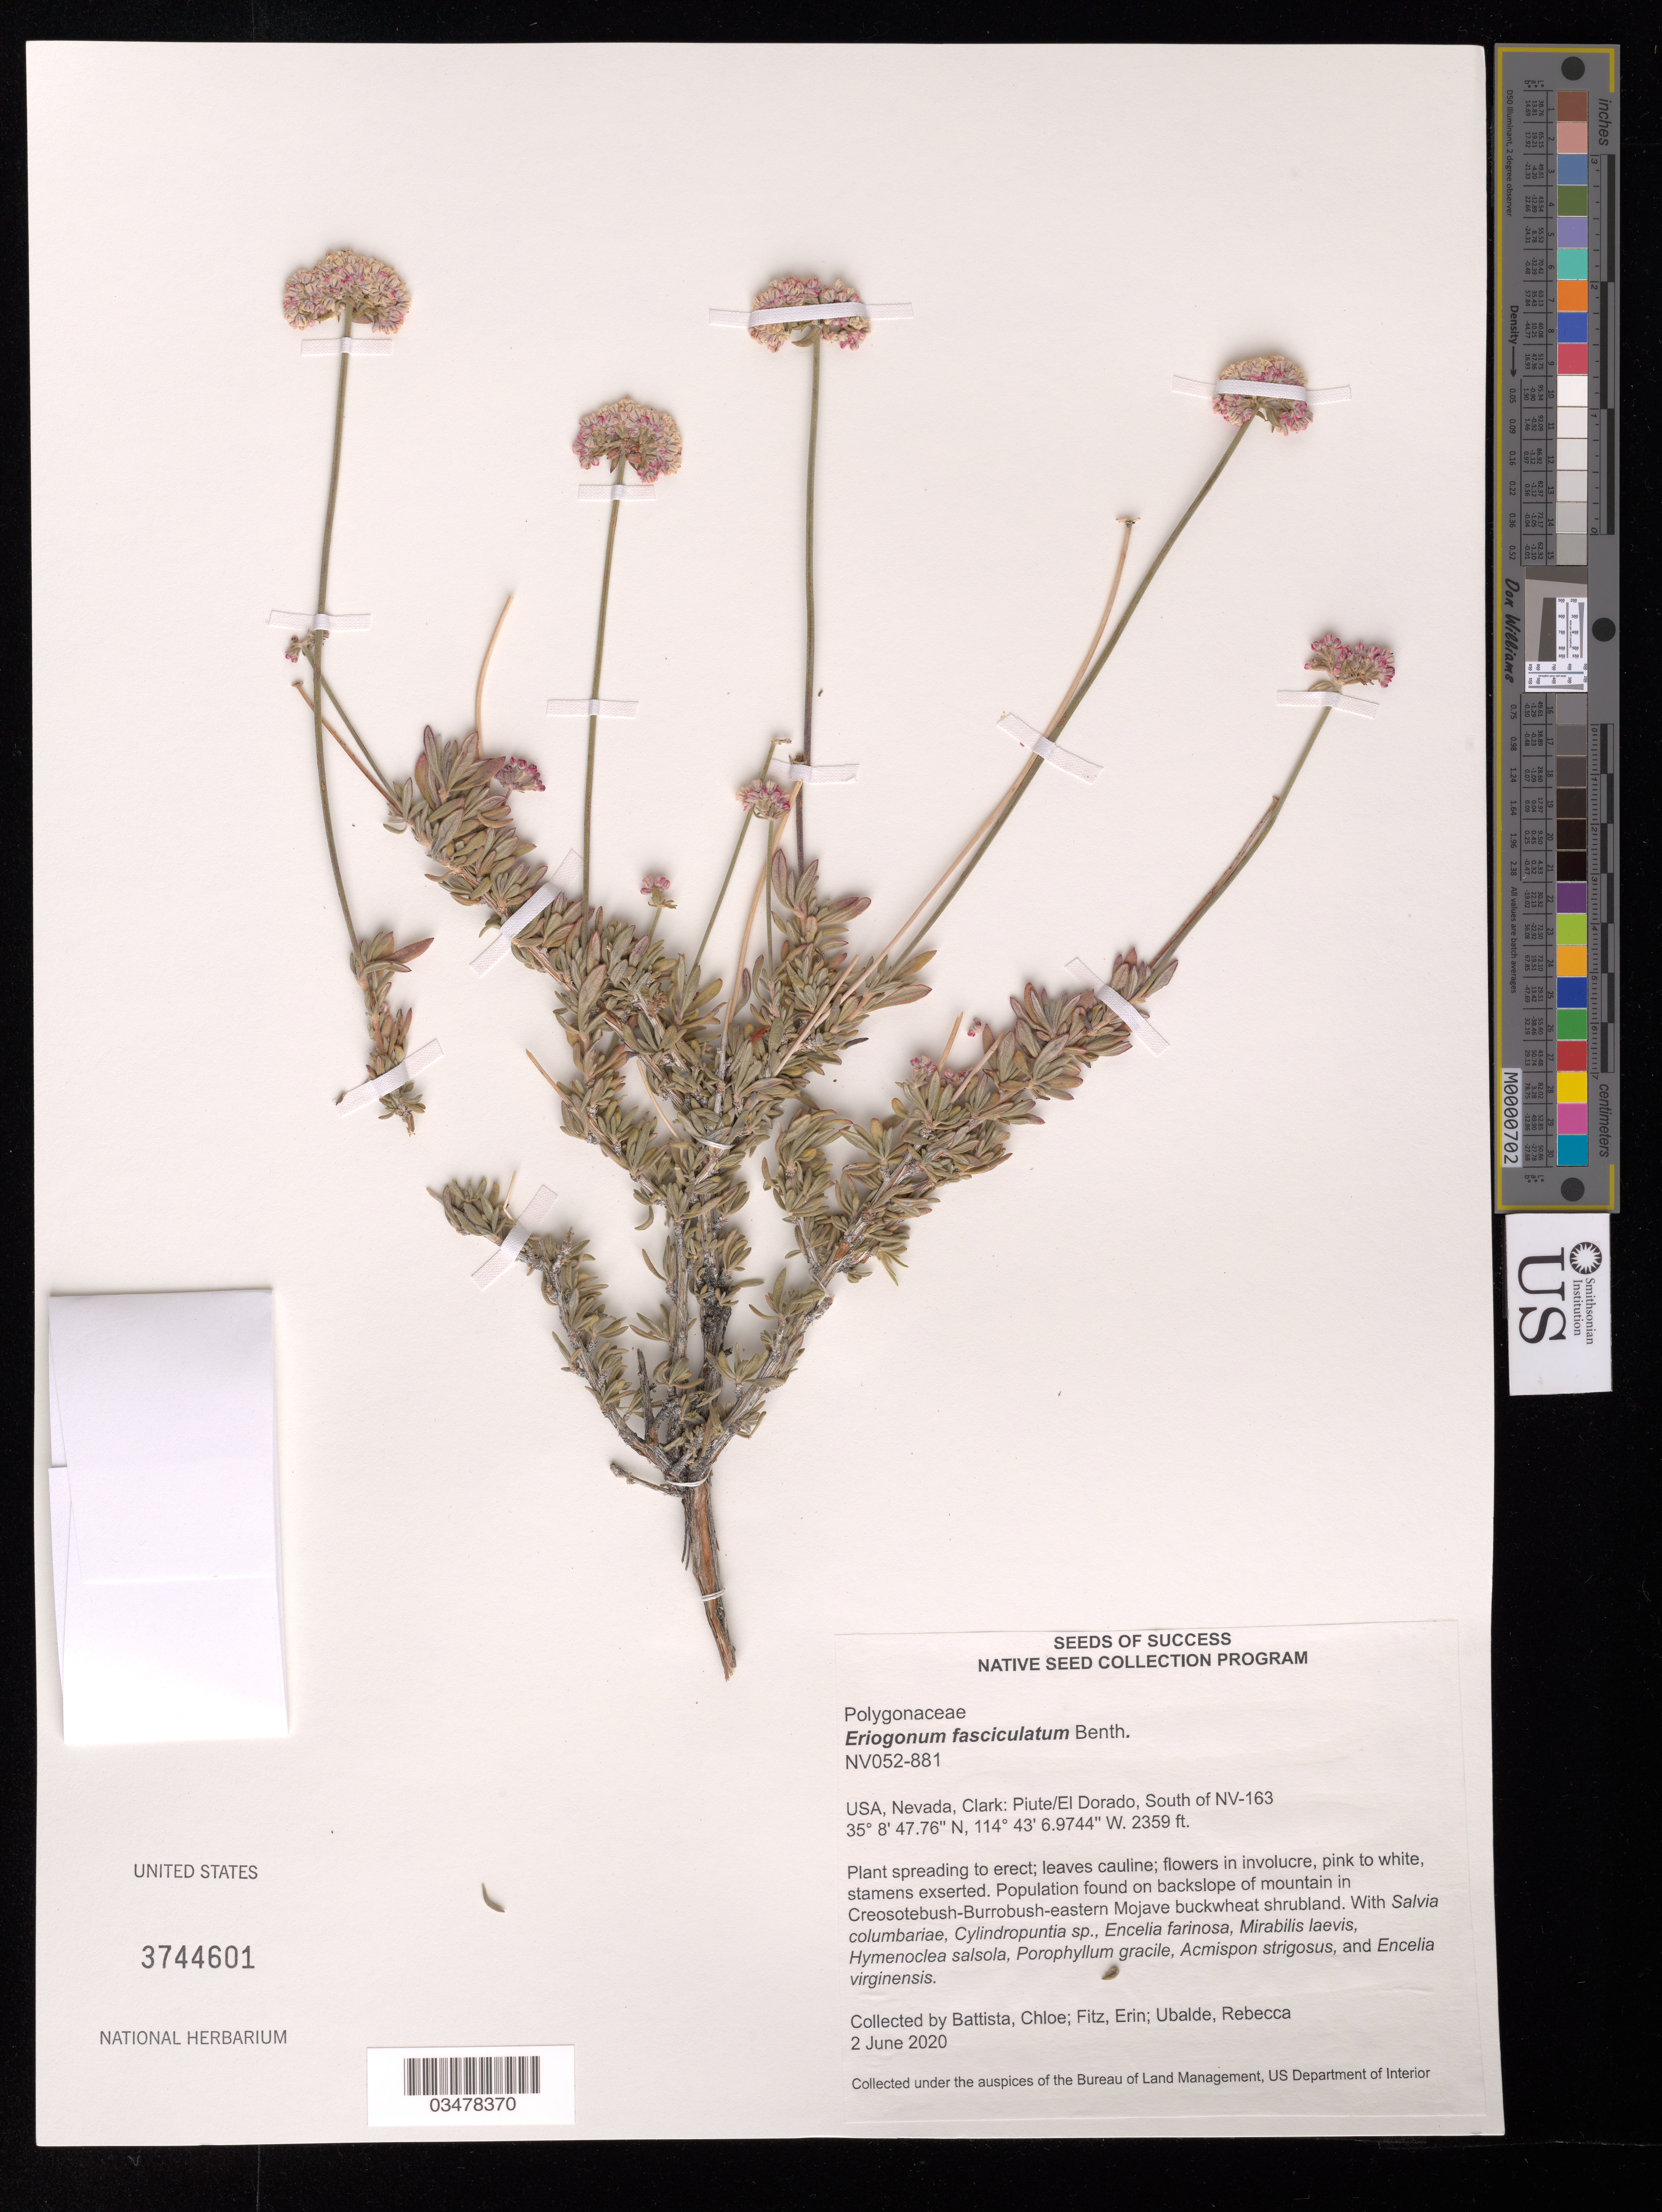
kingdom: Plantae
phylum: Tracheophyta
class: Magnoliopsida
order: Caryophyllales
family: Polygonaceae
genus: Eriogonum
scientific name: Eriogonum fasciculatum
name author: Benth.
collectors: C. Battista, E. Fitz & R. Ubalde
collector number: NV052-881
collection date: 2020-06-02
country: United States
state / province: Nevada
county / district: Clark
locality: Piute/El Dorado, S of NV-163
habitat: Creosotebush-Burrobush-eastern Mojave buckwheat shrubland. With Encelia farinosa, Mirabilis laevis, Salvia columbariae, etc.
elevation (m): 719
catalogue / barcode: US 3744601